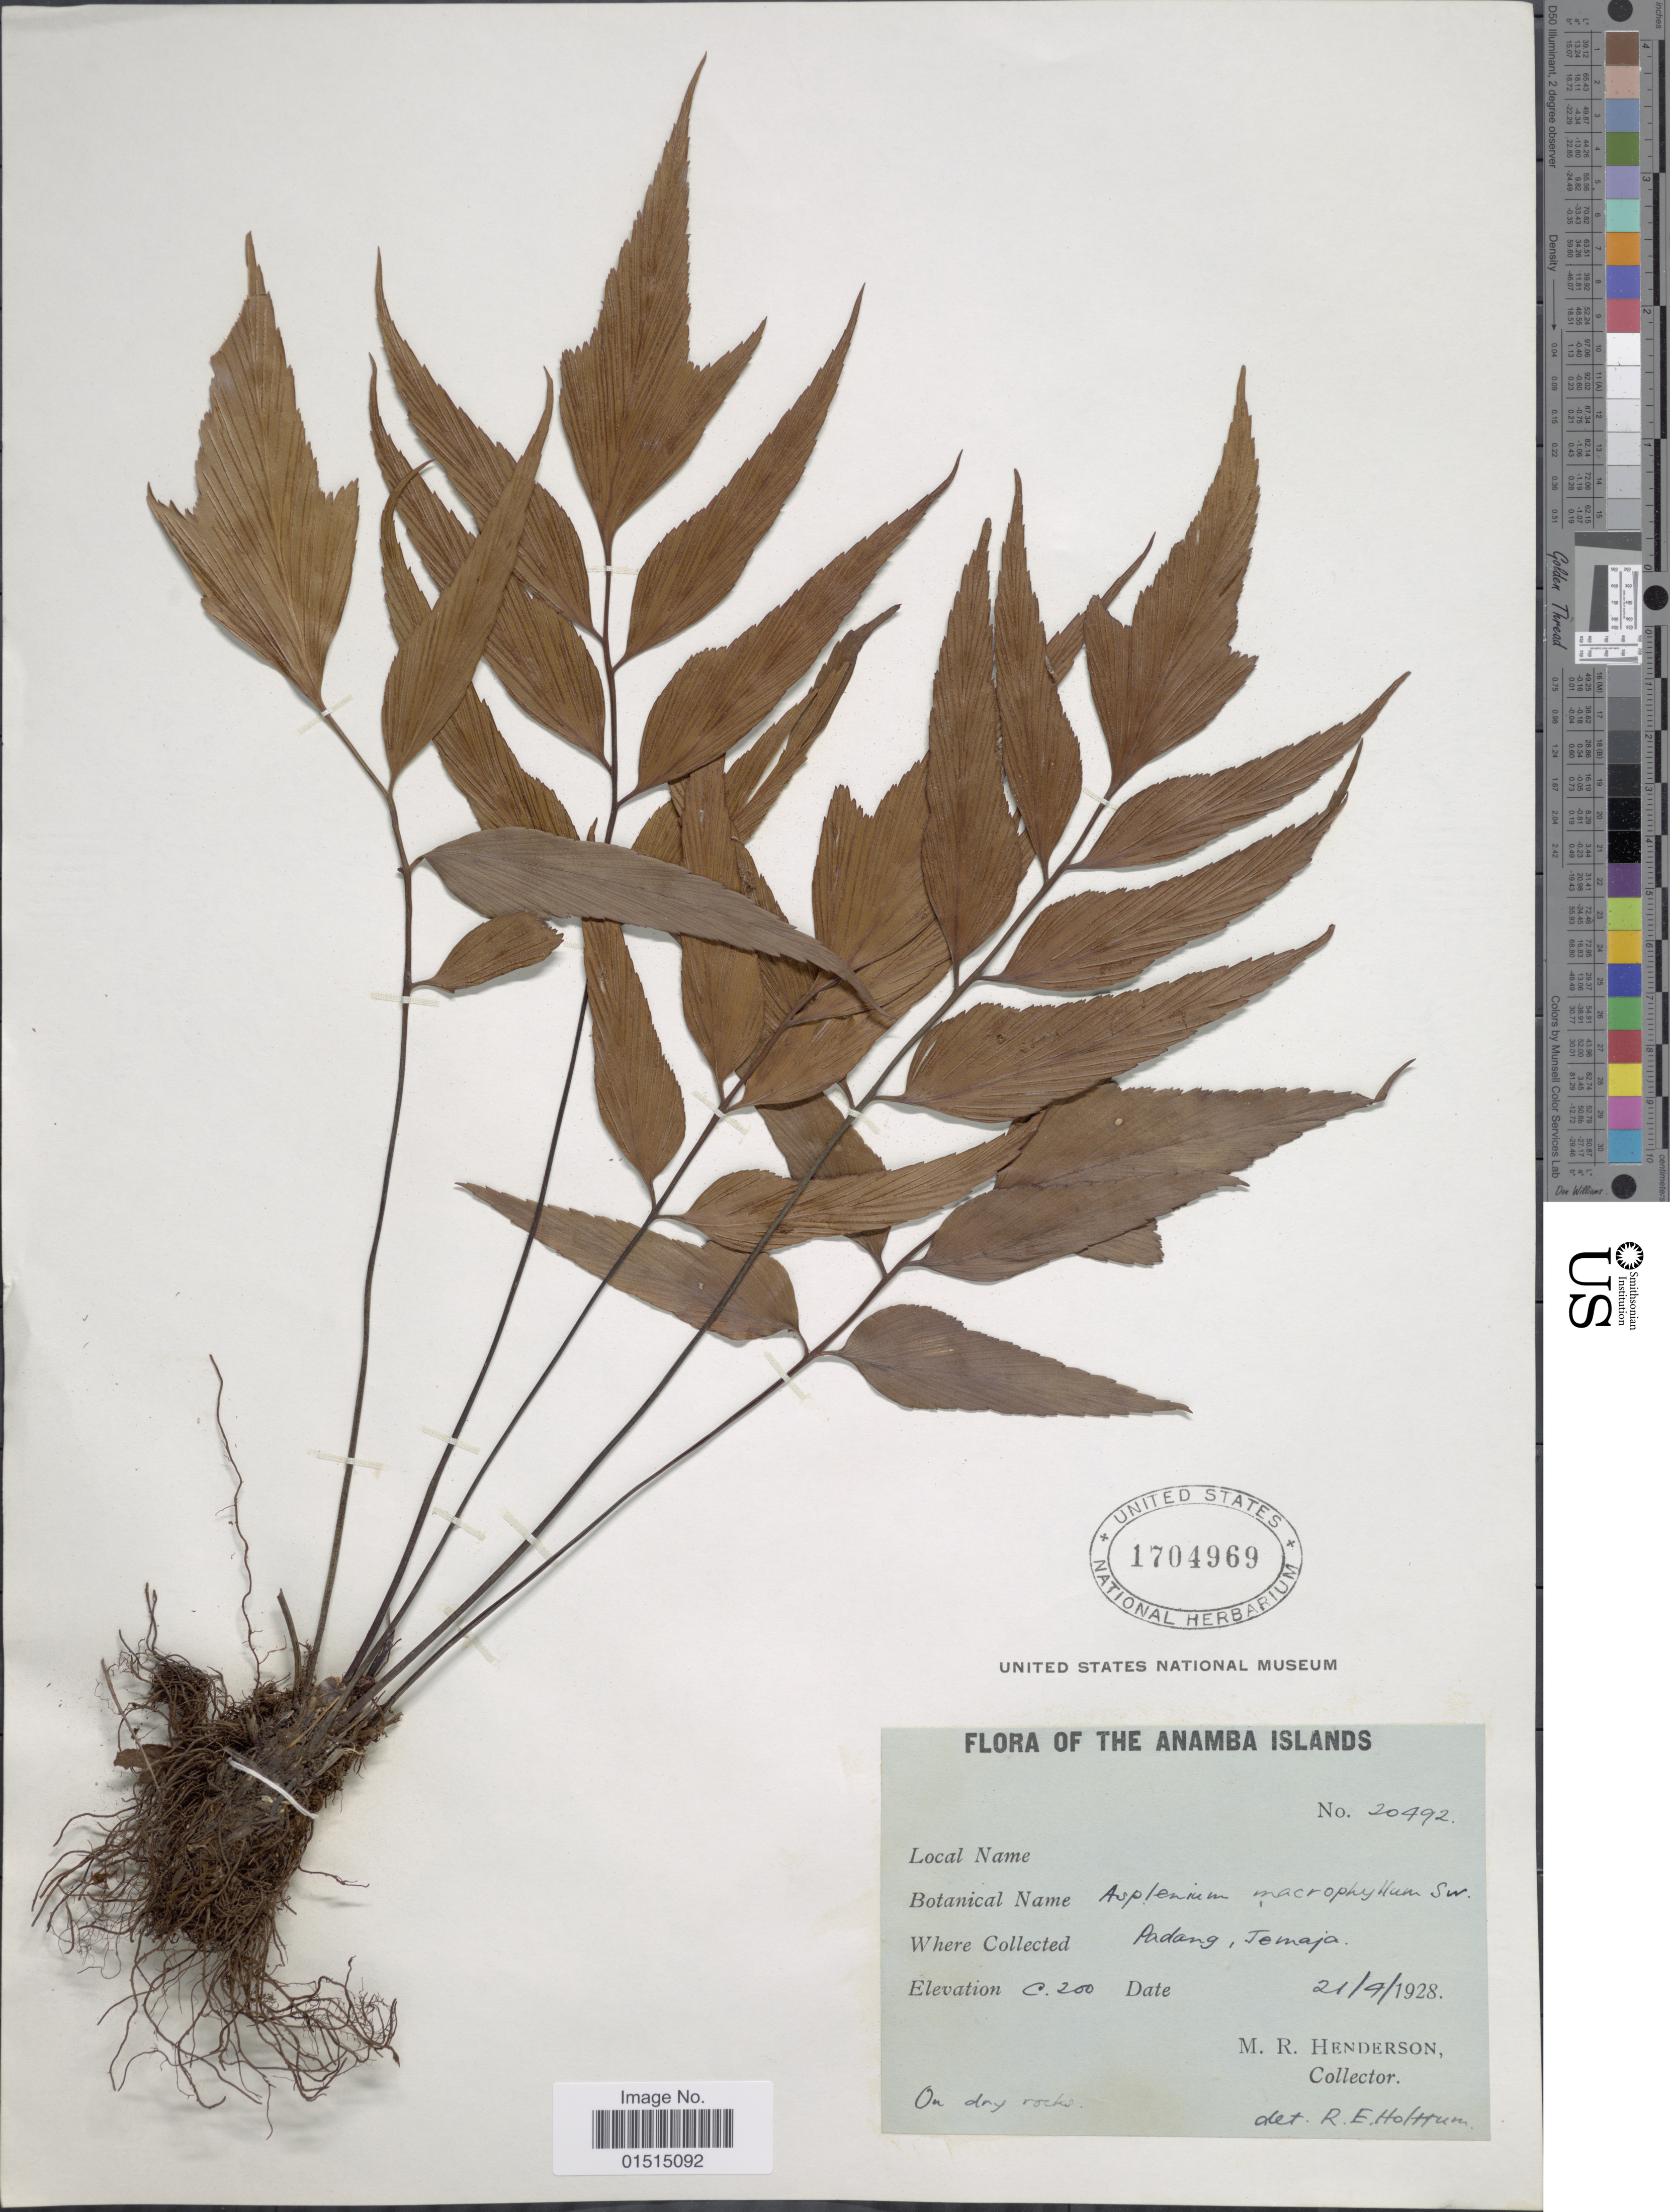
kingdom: Plantae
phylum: Tracheophyta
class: Polypodiopsida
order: Polypodiales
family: Aspleniaceae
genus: Asplenium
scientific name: Asplenium macrophyllum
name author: Sw.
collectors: M. Henderson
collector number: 20492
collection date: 1928-09-21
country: Indonesia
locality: Anamba Island, Padang, Temaja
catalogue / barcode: US 1704969